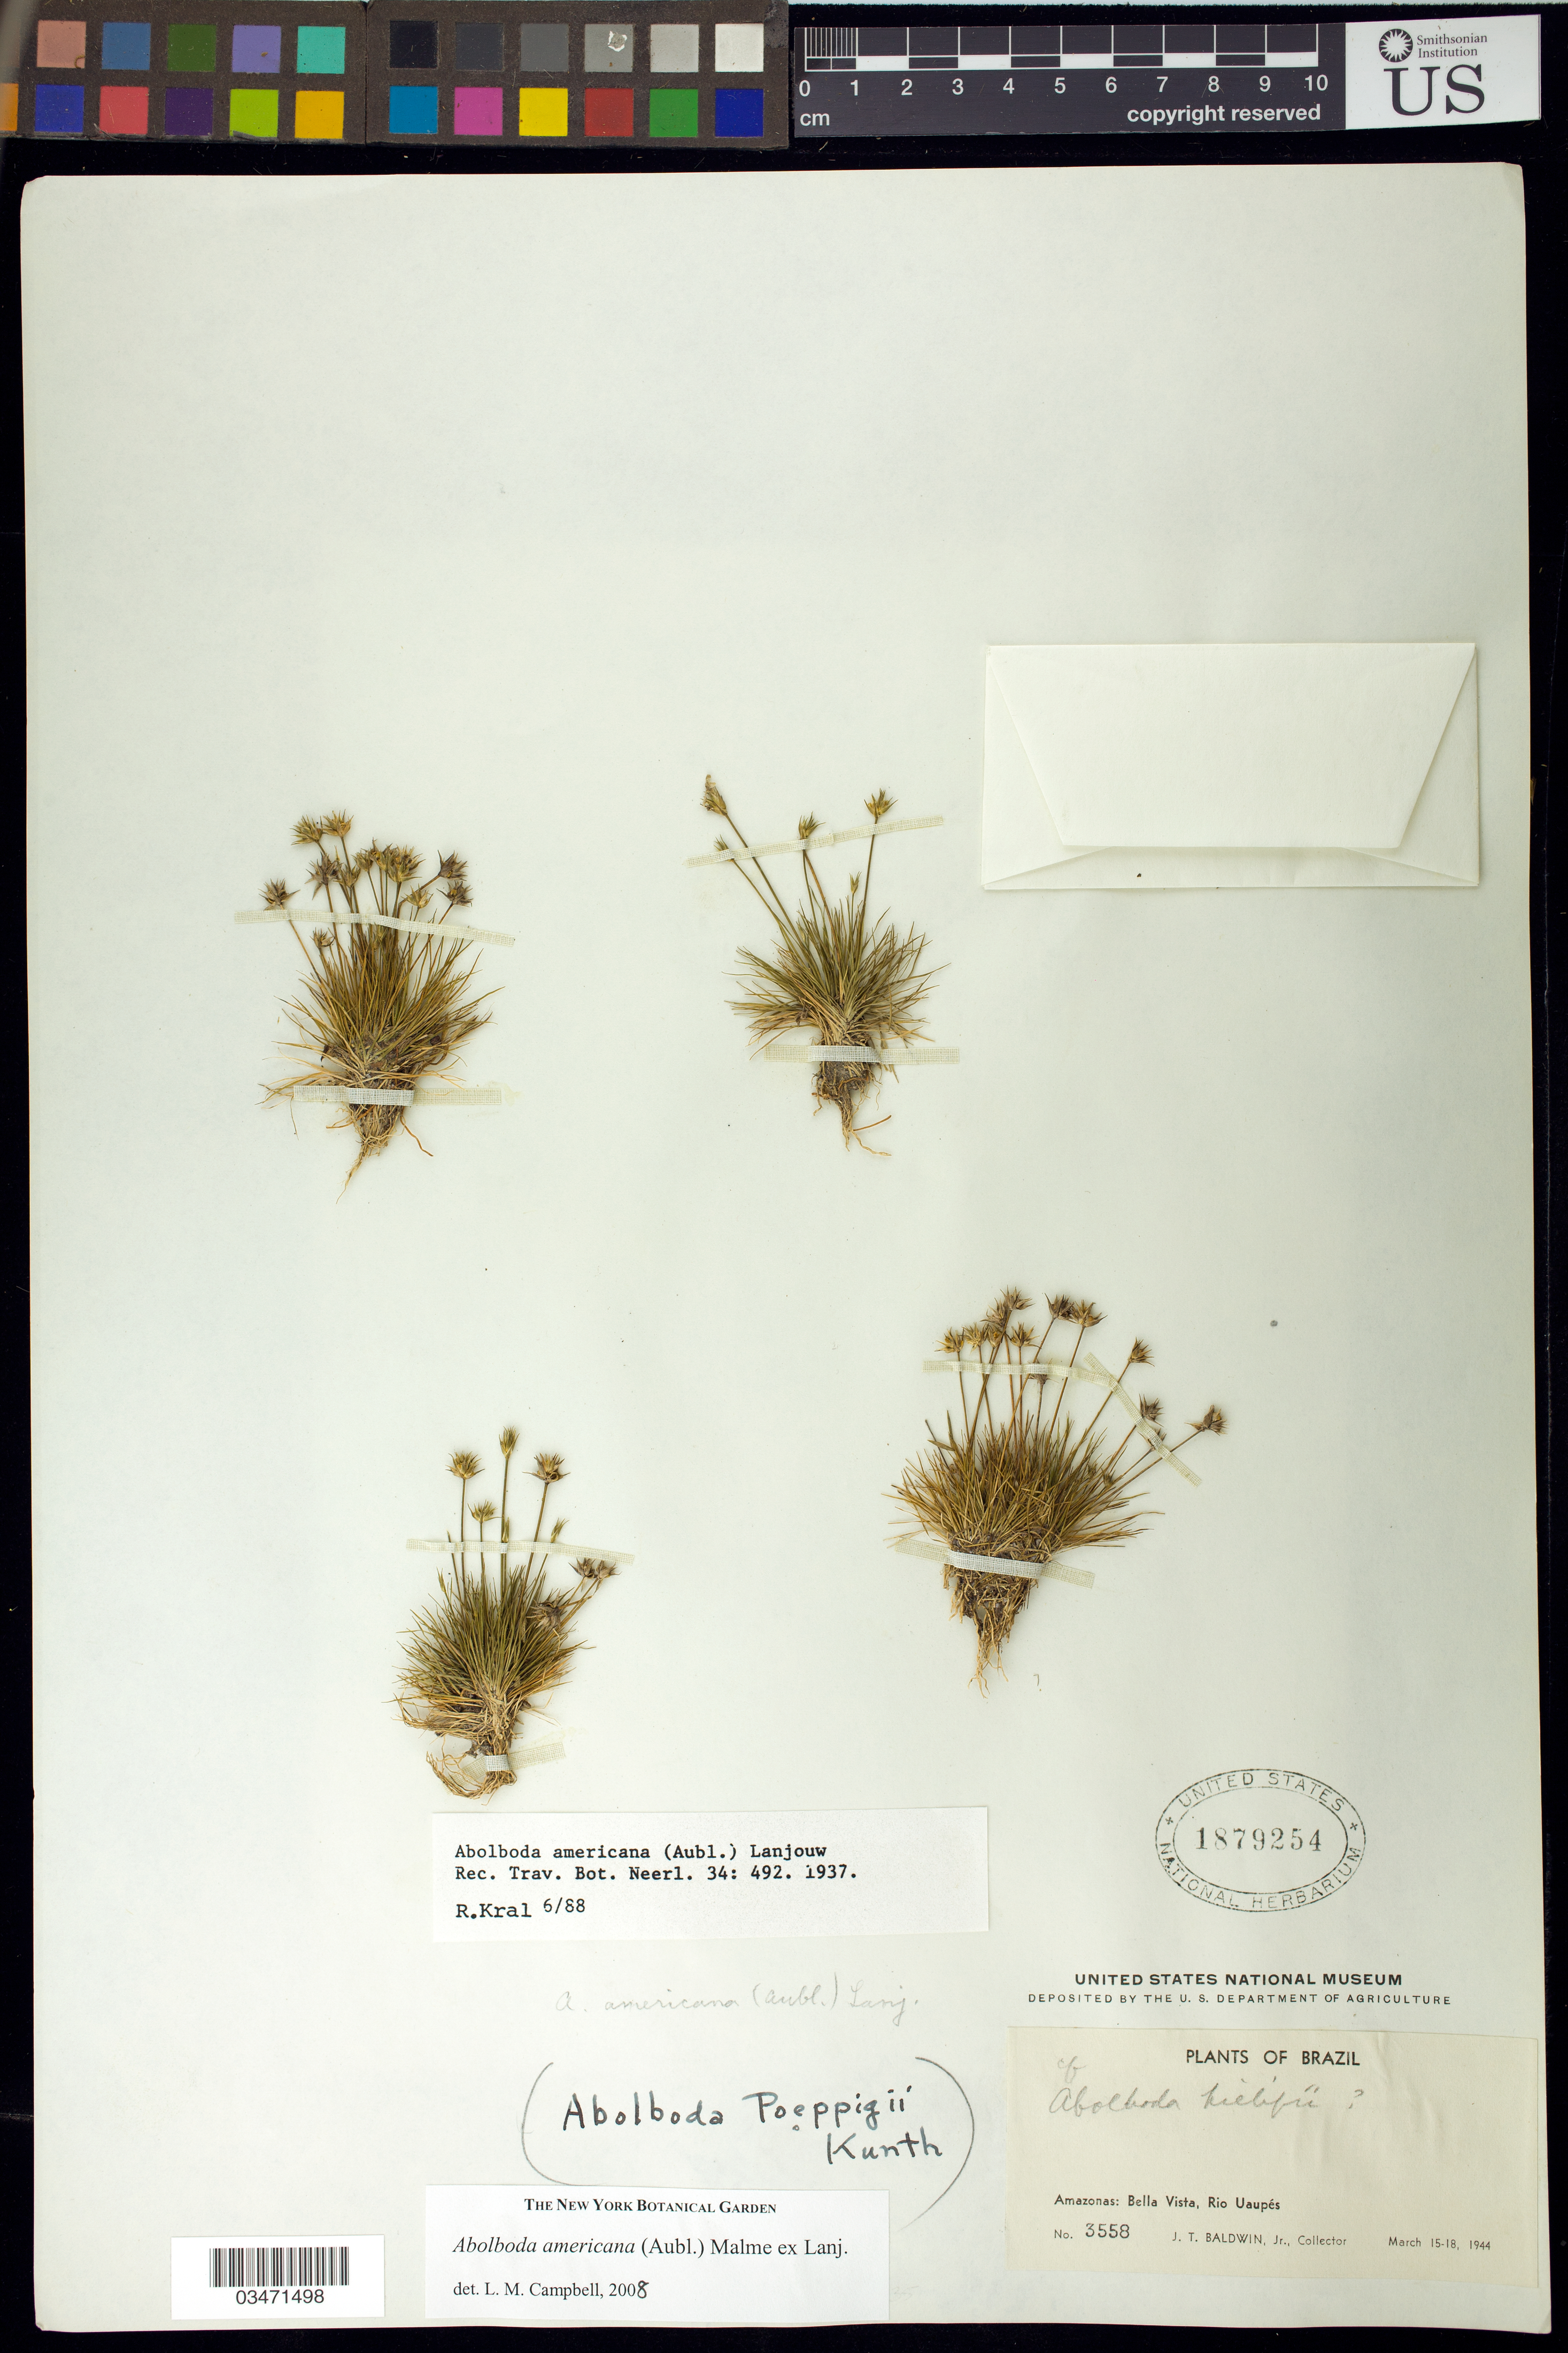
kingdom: Plantae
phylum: Tracheophyta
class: Liliopsida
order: Poales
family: Xyridaceae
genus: Abolboda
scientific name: Abolboda americana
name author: (Aubl.) Lanj.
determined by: Campbell, L. M.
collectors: J. T. Baldwin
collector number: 3558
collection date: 1944-03-15/1944-03-18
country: Brazil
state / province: Amazonas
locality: Bella Vista, Rio Uaupés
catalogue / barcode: US 1879254